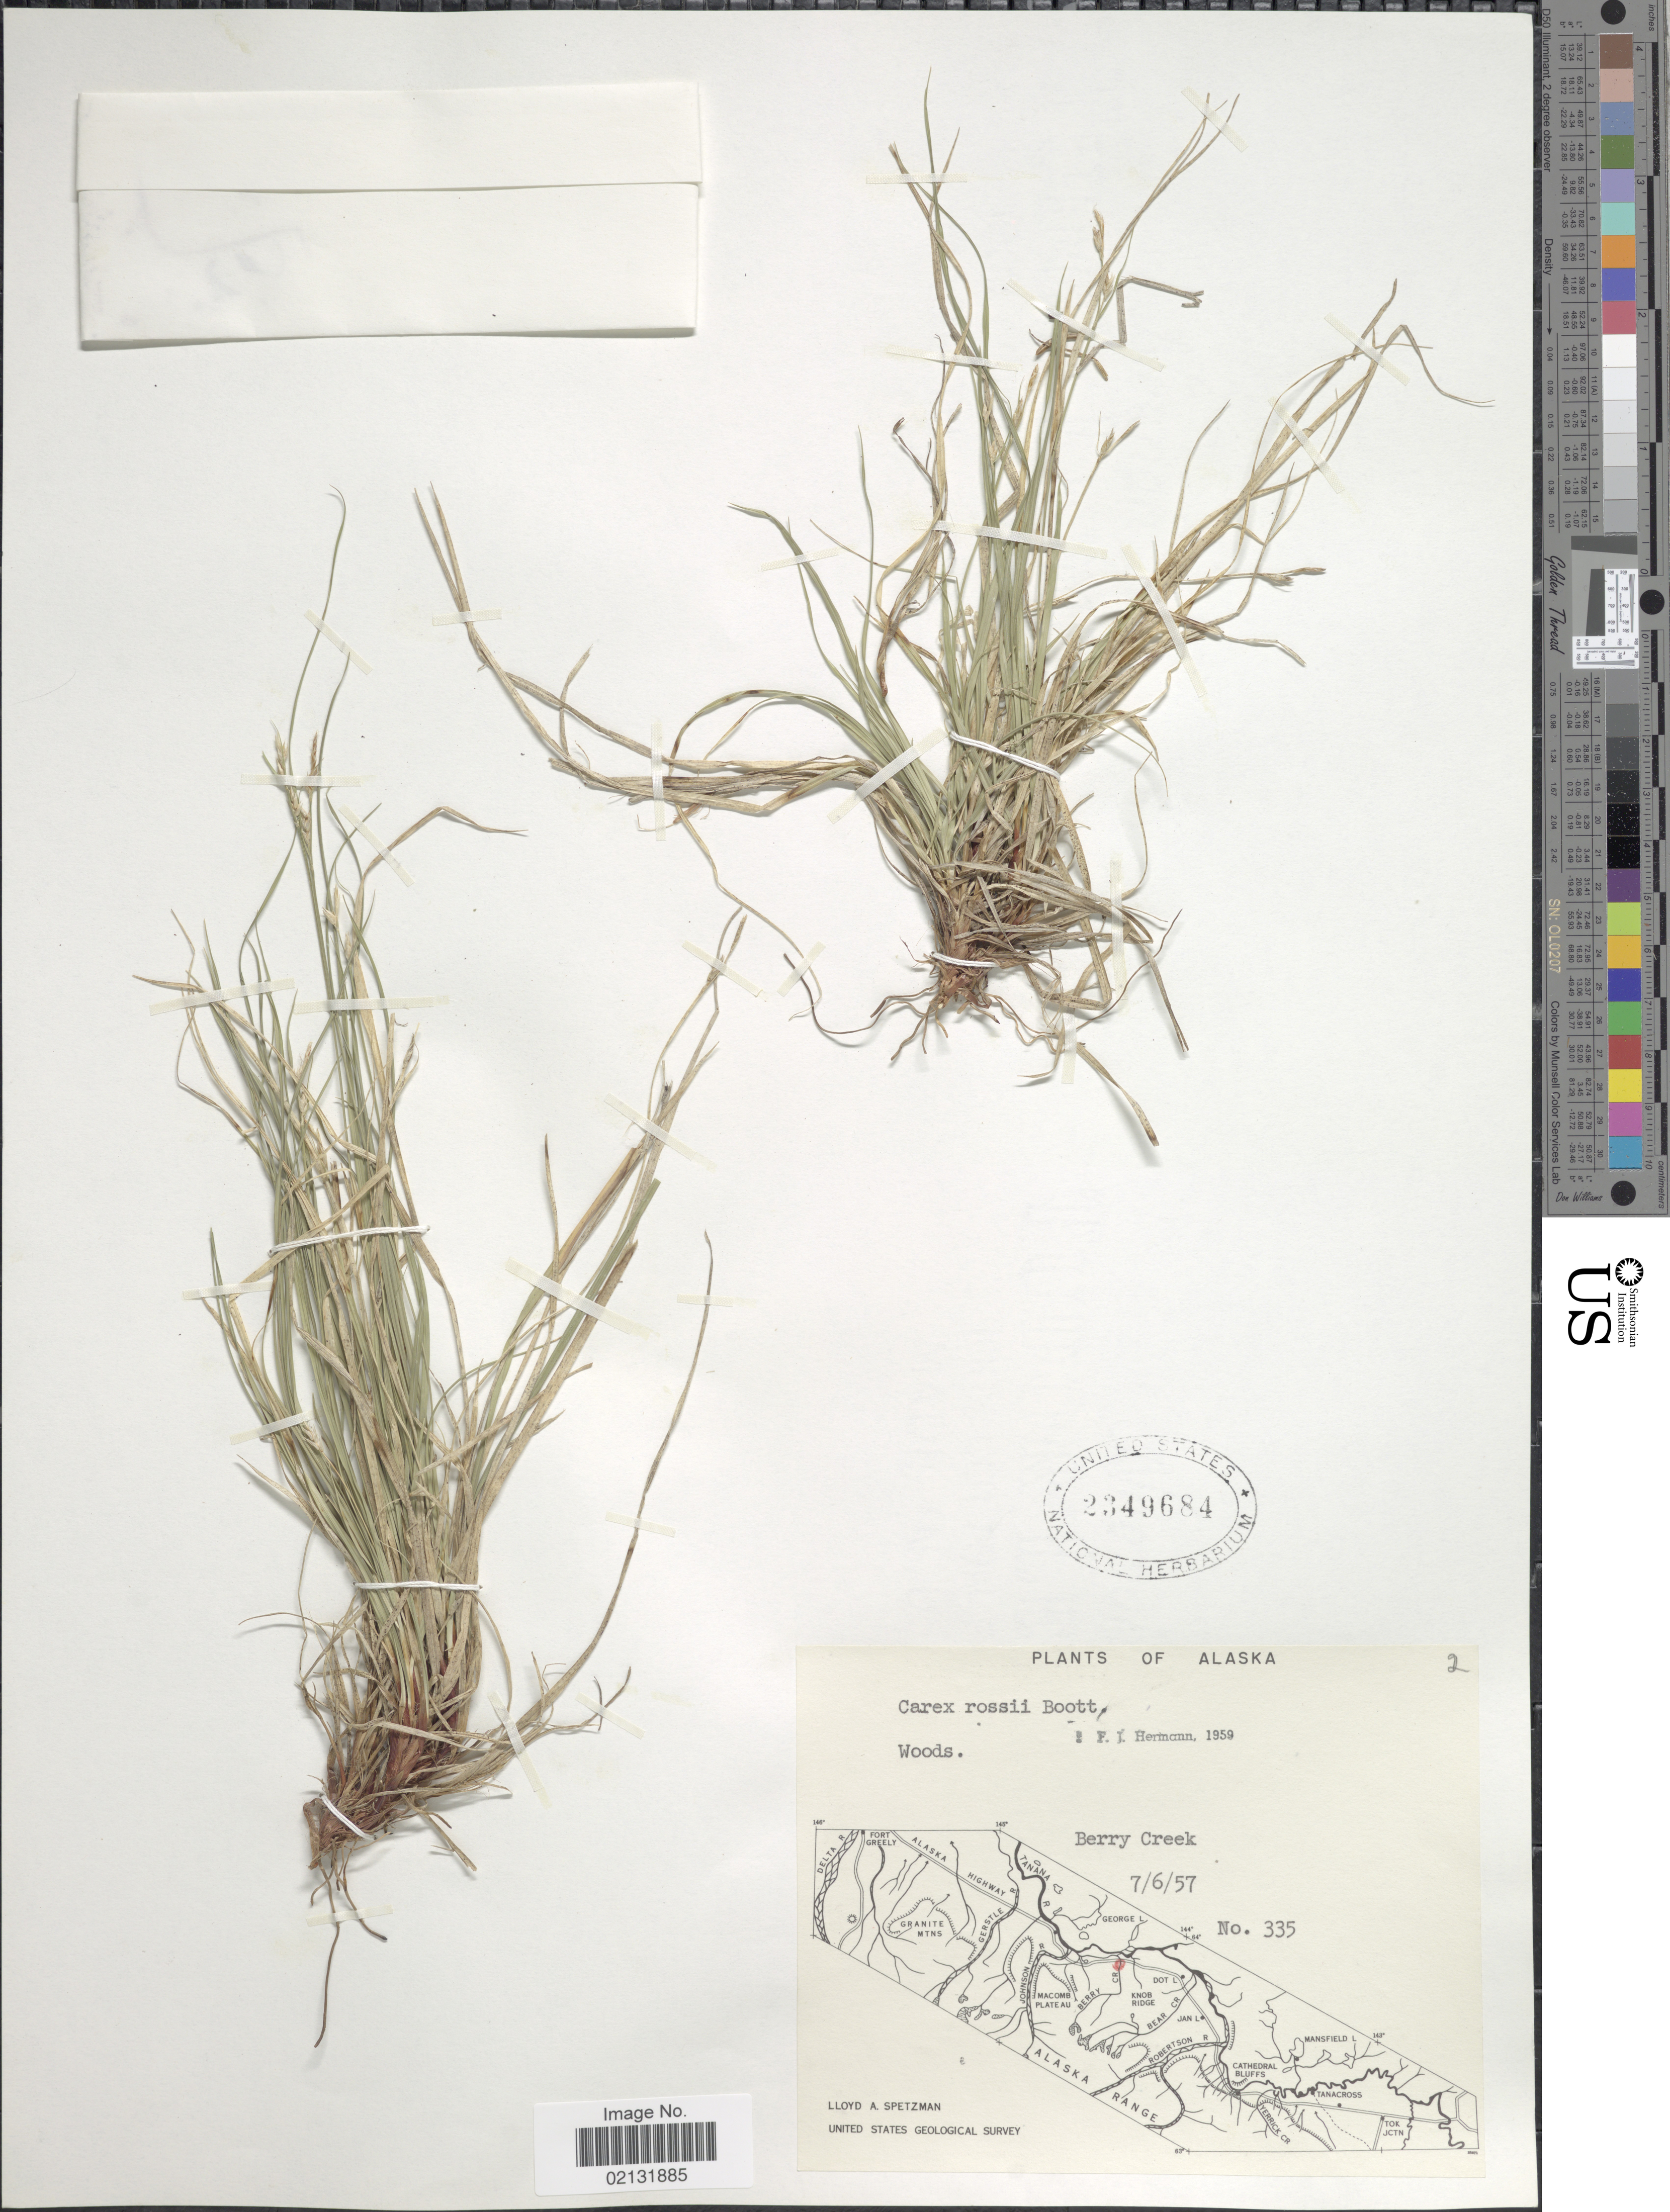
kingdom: Plantae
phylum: Tracheophyta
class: Liliopsida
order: Poales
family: Cyperaceae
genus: Carex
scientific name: Carex rossii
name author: Boott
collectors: L. Spetzman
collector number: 335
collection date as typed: Transcribed d/m/y: 6/7/57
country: United States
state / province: Alaska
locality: Woods, Berry Creek.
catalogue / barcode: US 2349684